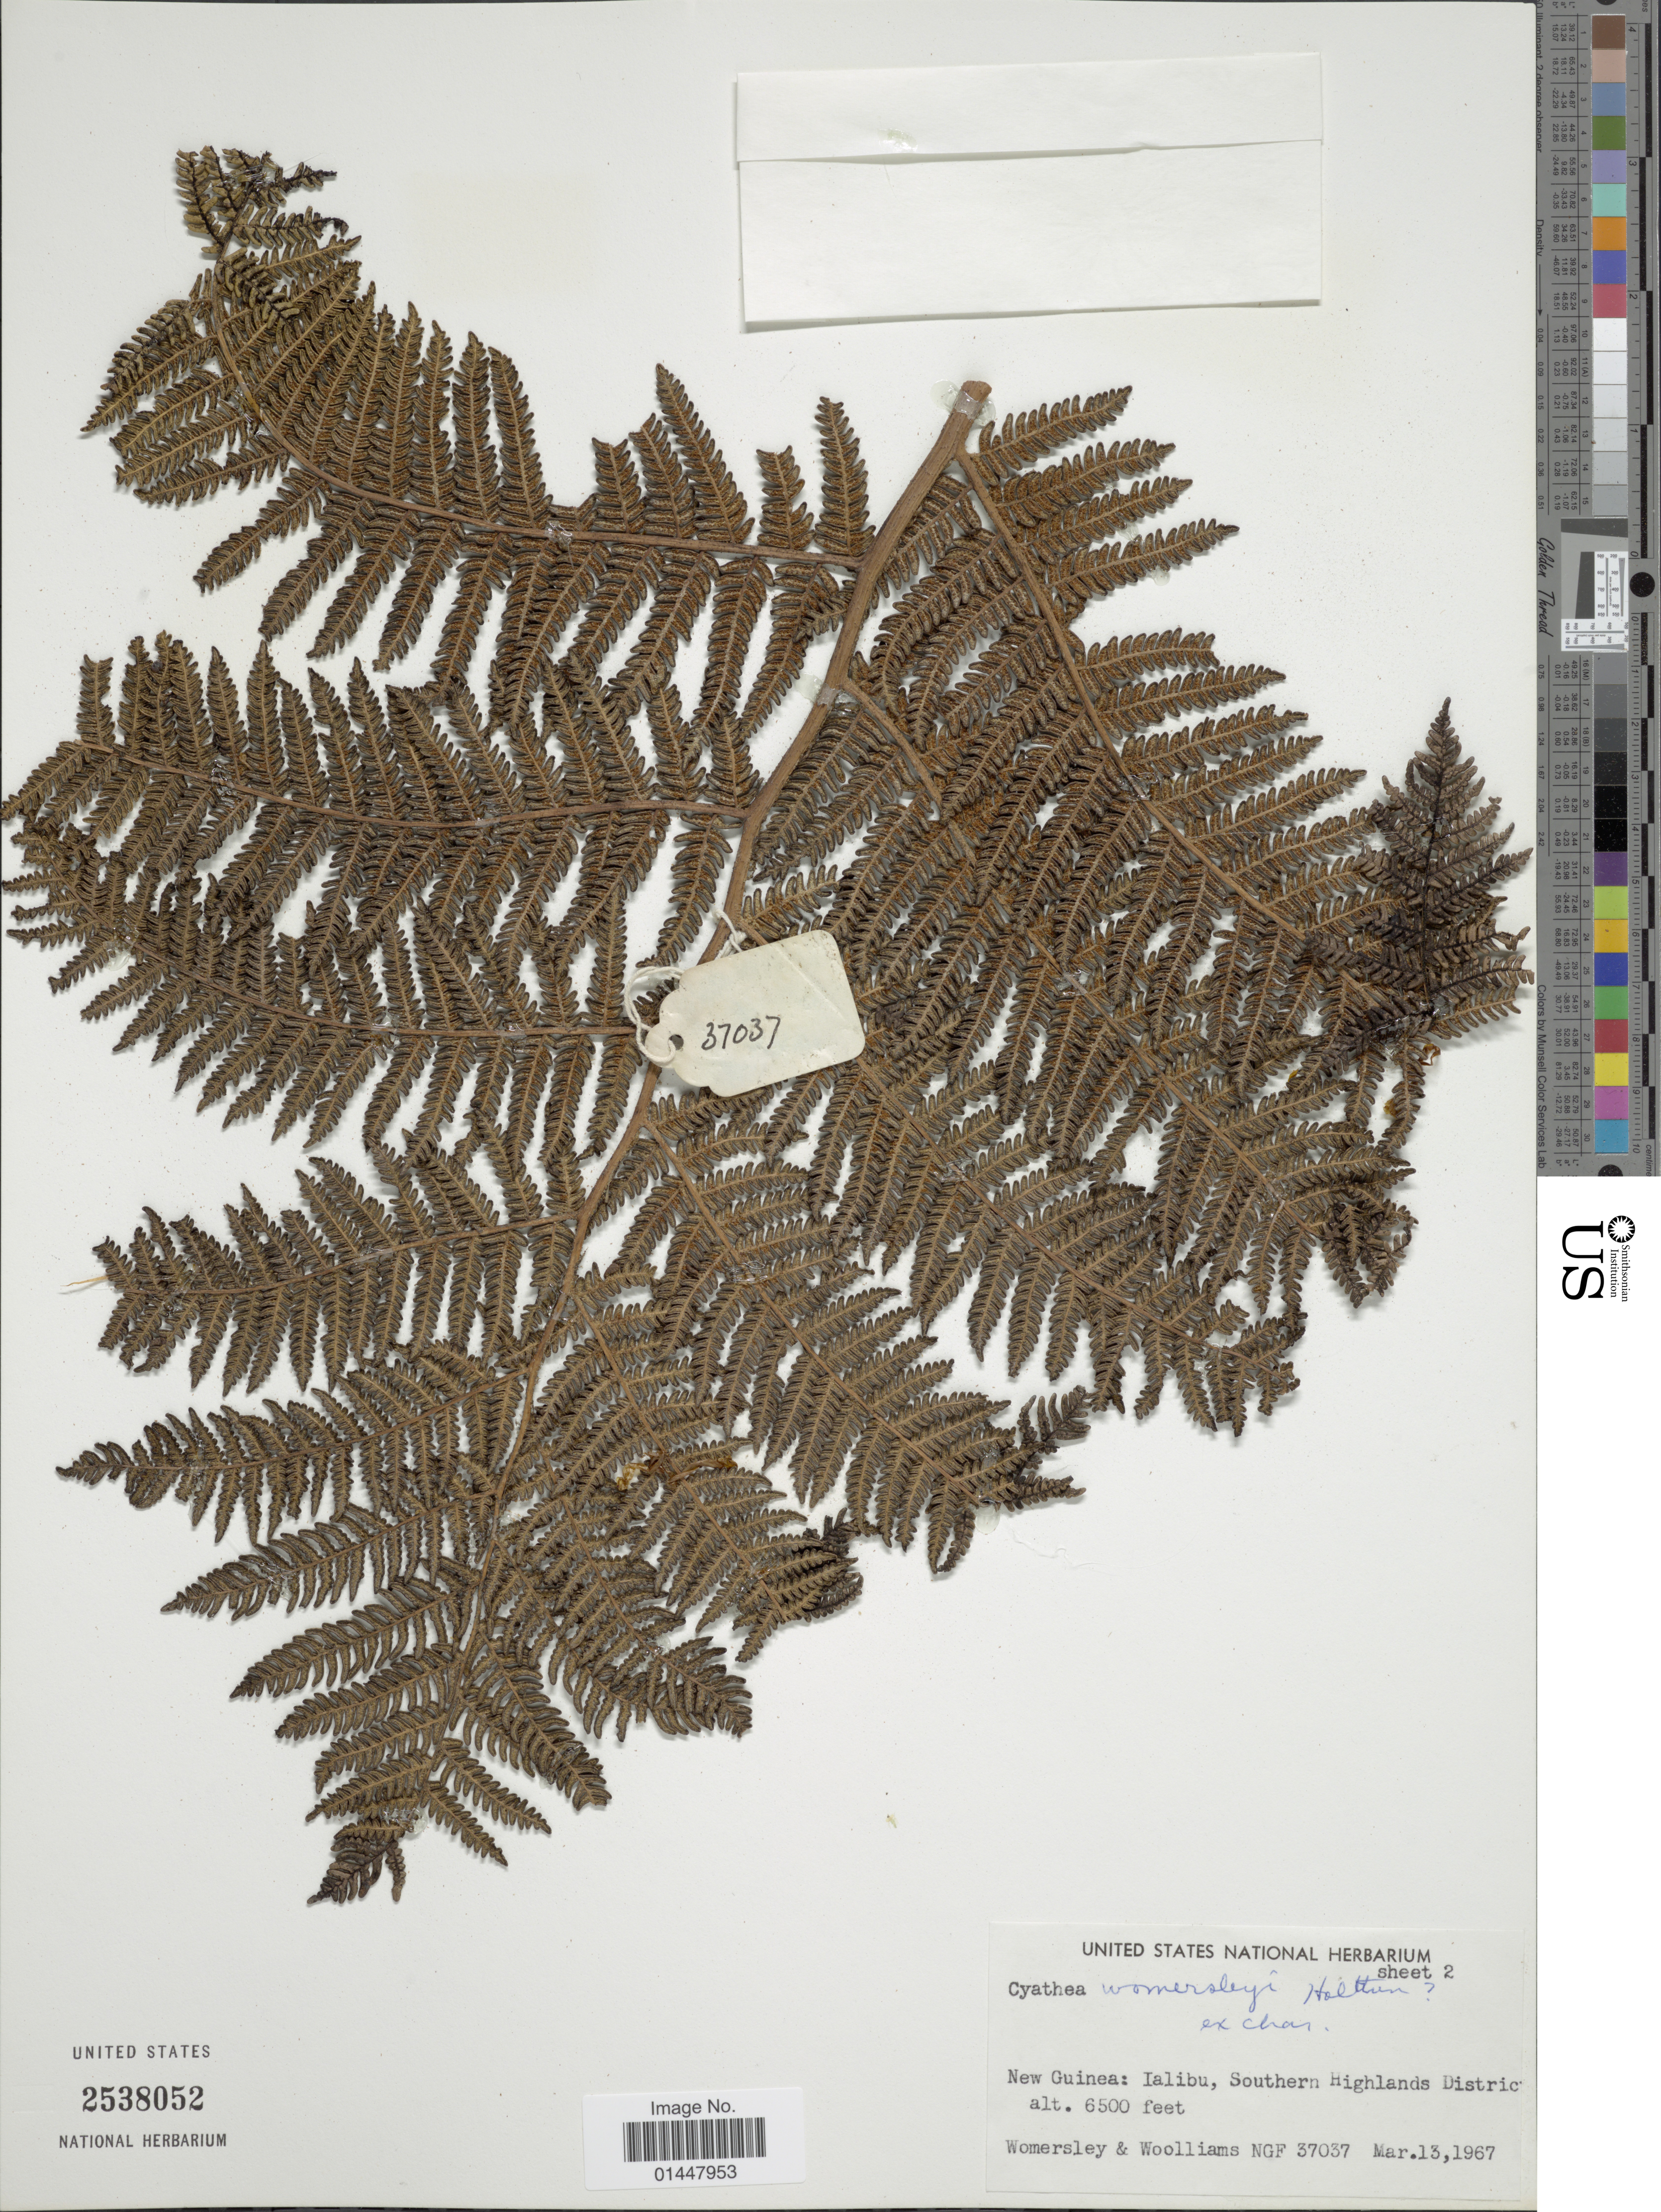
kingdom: Plantae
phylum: Tracheophyta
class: Polypodiopsida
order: Cyatheales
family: Cyatheaceae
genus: Sphaeropteris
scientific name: Sphaeropteris womensleyi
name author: (Holttum)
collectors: J. S. Womersley & K. Woolliams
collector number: NGF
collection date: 1976-03-13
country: Papua New Guinea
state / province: Southern Highlands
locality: New Guinea, Ialibu, Soutern Highlands District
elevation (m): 1981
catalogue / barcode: US 2538052